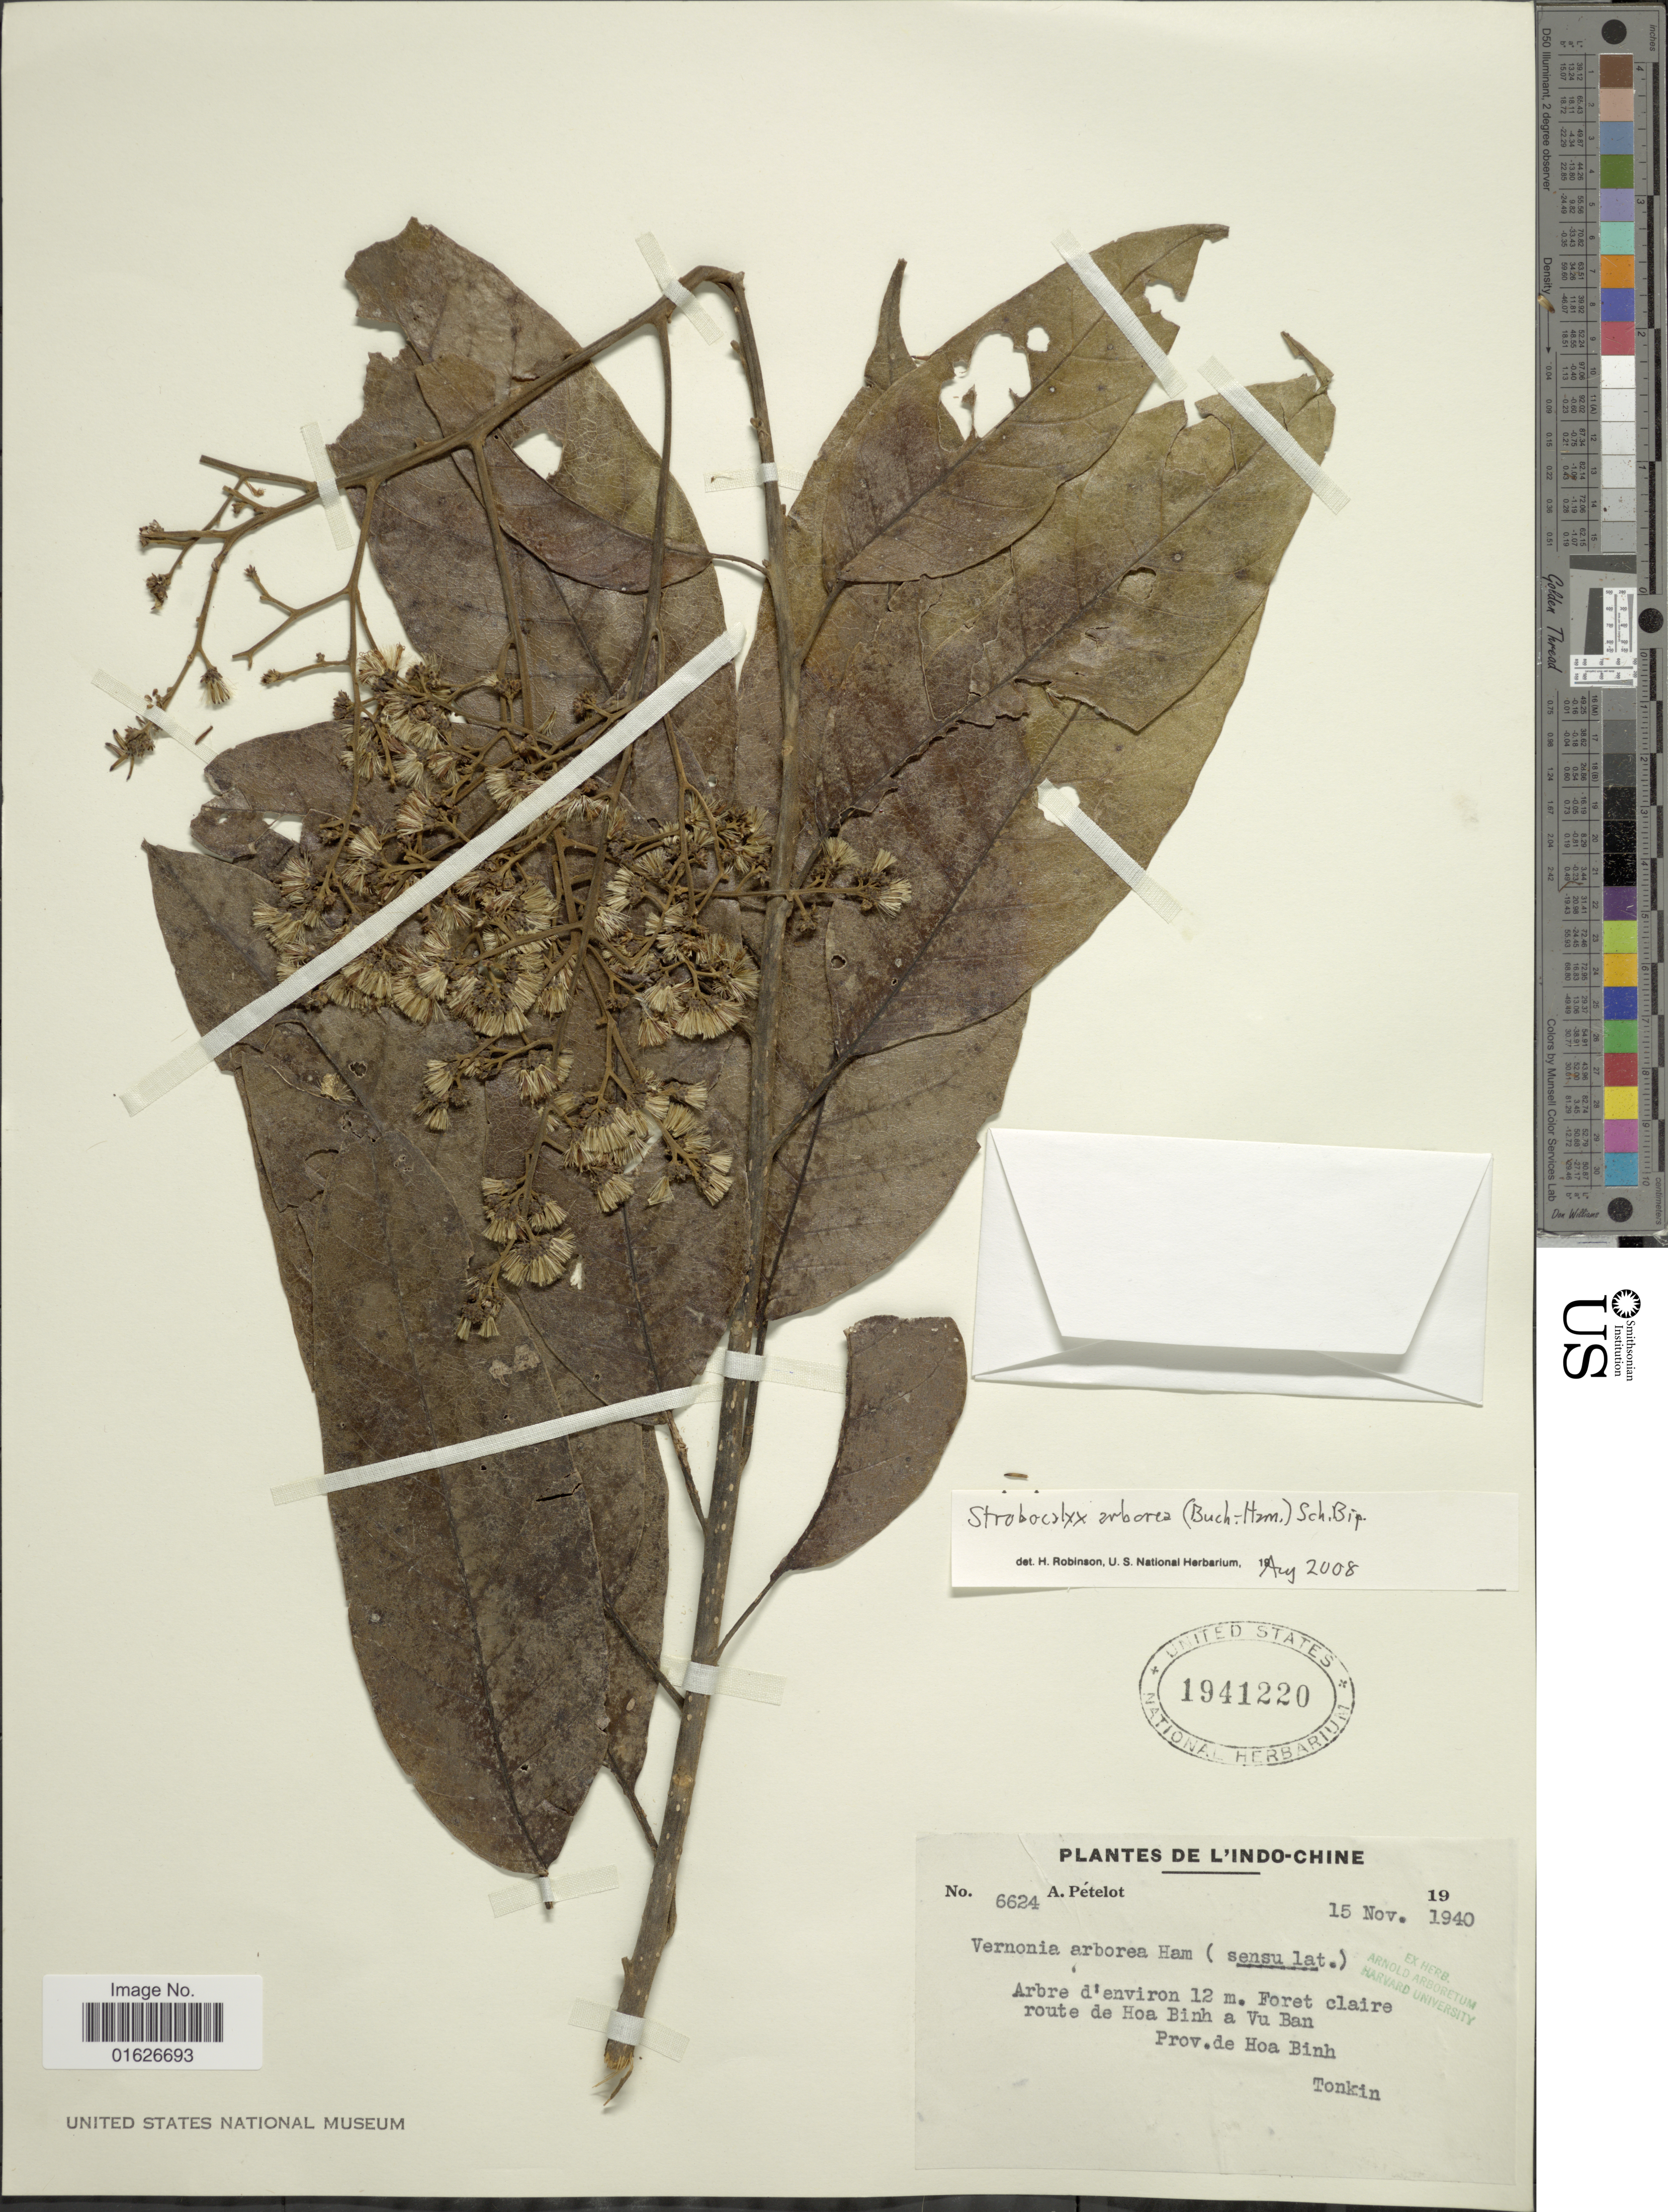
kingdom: Plantae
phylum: Tracheophyta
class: Magnoliopsida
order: Asterales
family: Asteraceae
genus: Strobocalyx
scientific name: Strobocalyx arborea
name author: (Buch.-Ham.) Sch. Bip.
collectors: A. Petelot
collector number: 6624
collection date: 1940-11-15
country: Vietnam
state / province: Hoa Binh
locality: L'Indo - chine, Arbre d'environ 12 m. Foret claire route de Hoa Binh a Vu Ban. Prov. de Hoa Binh.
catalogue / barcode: US 1941220